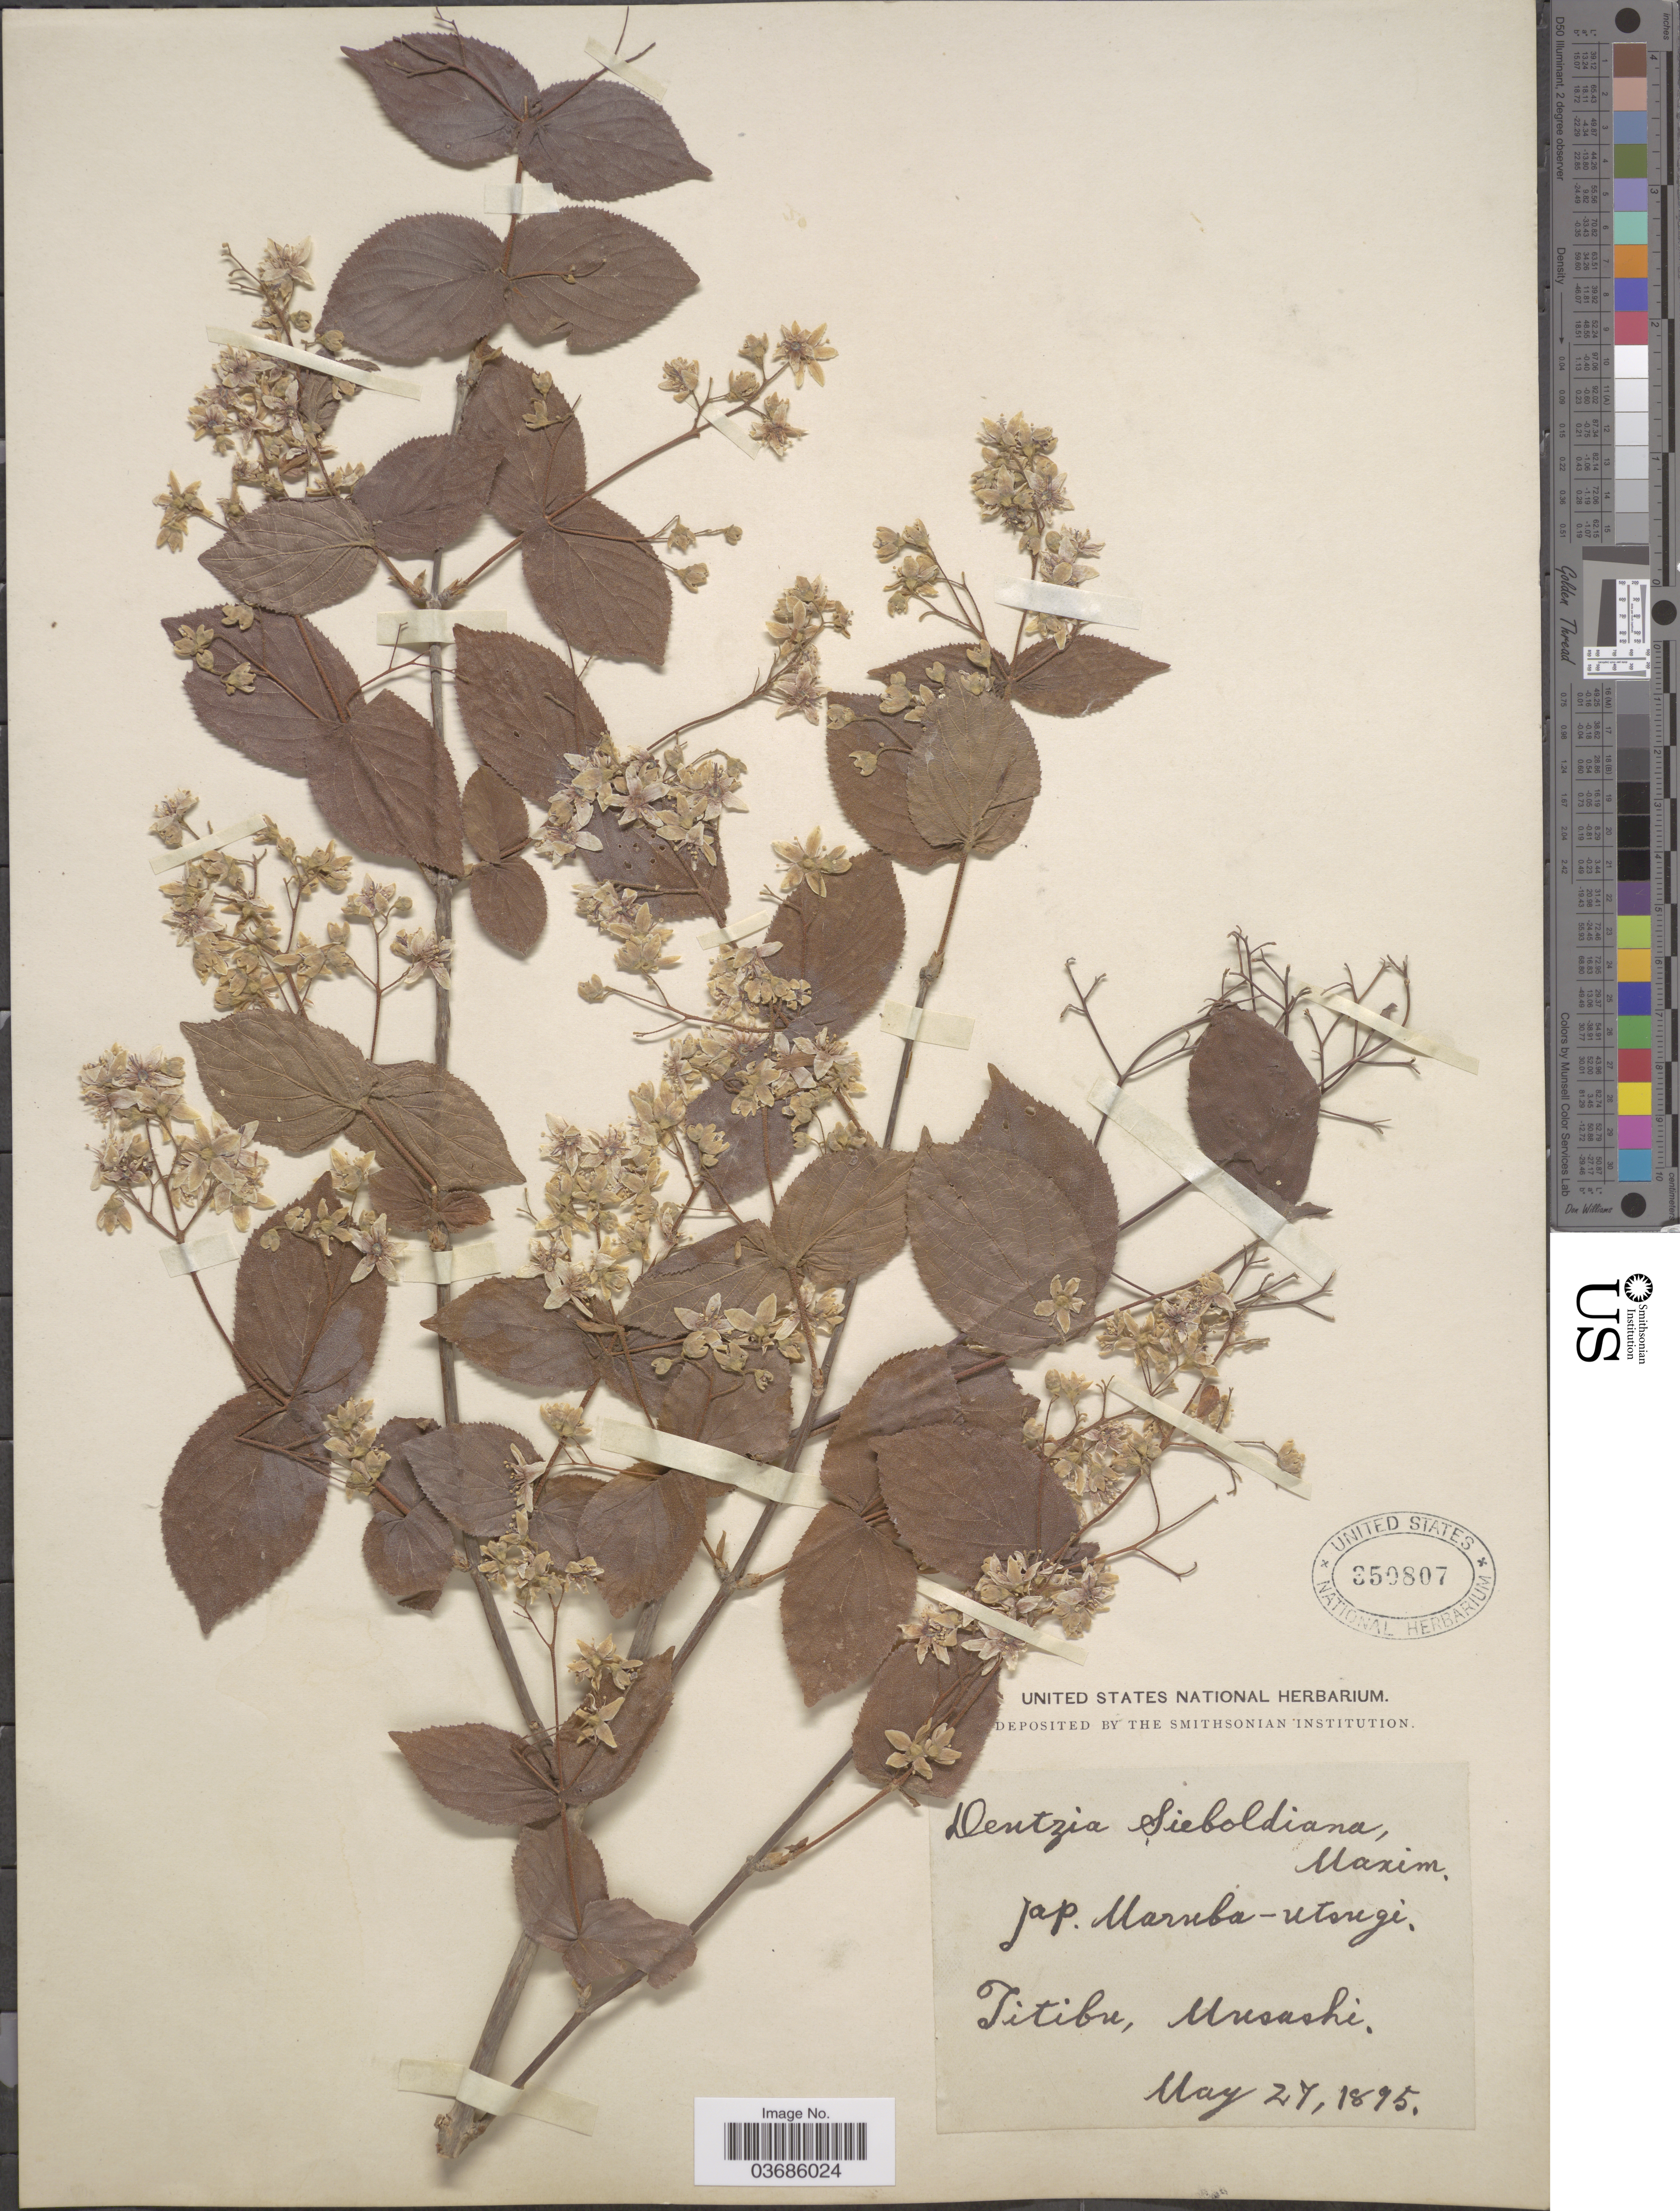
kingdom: Plantae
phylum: Tracheophyta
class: Magnoliopsida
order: Cornales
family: Hydrangeaceae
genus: Deutzia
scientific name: Deutzia sieboldiana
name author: Maxim.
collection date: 1895-05-27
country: Japan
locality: Titibu, Musashi.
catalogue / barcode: US 350807